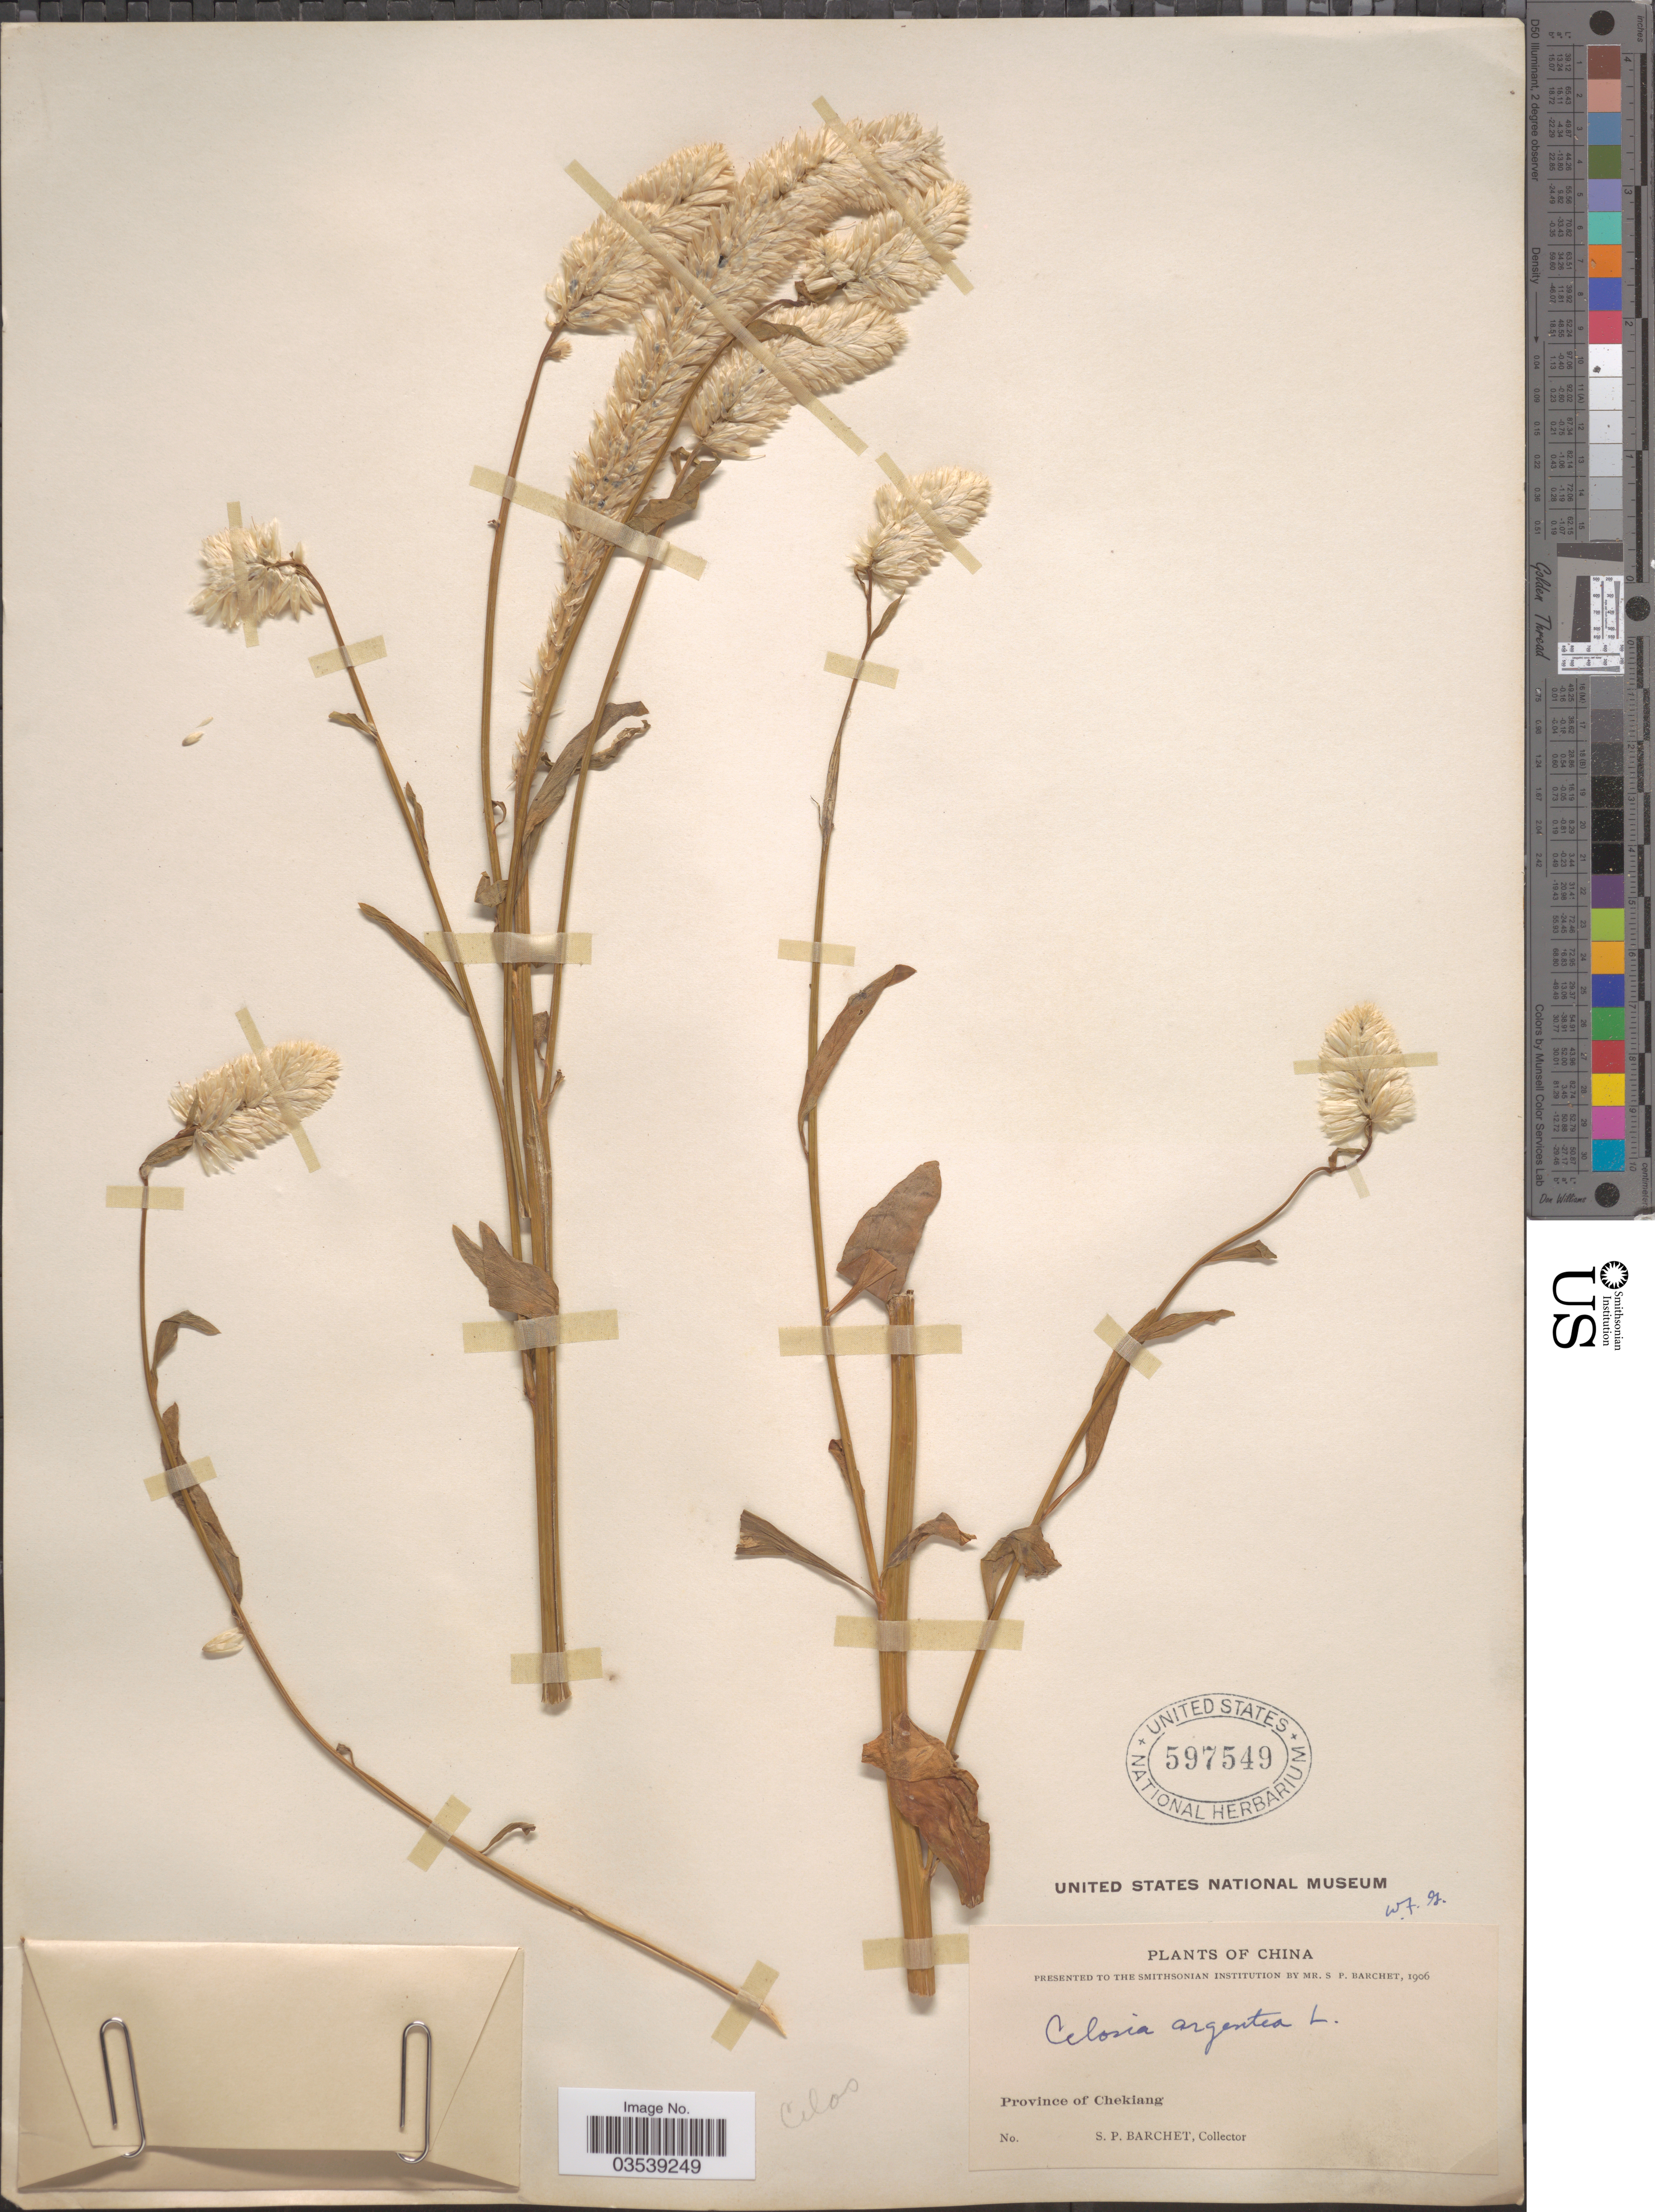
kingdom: Plantae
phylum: Tracheophyta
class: Magnoliopsida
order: Caryophyllales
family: Amaranthaceae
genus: Celosia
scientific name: Celosia argentea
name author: L.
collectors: S. P. Barchet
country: China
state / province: Zhejiang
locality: Province of Chekiang.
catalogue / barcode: US 597549